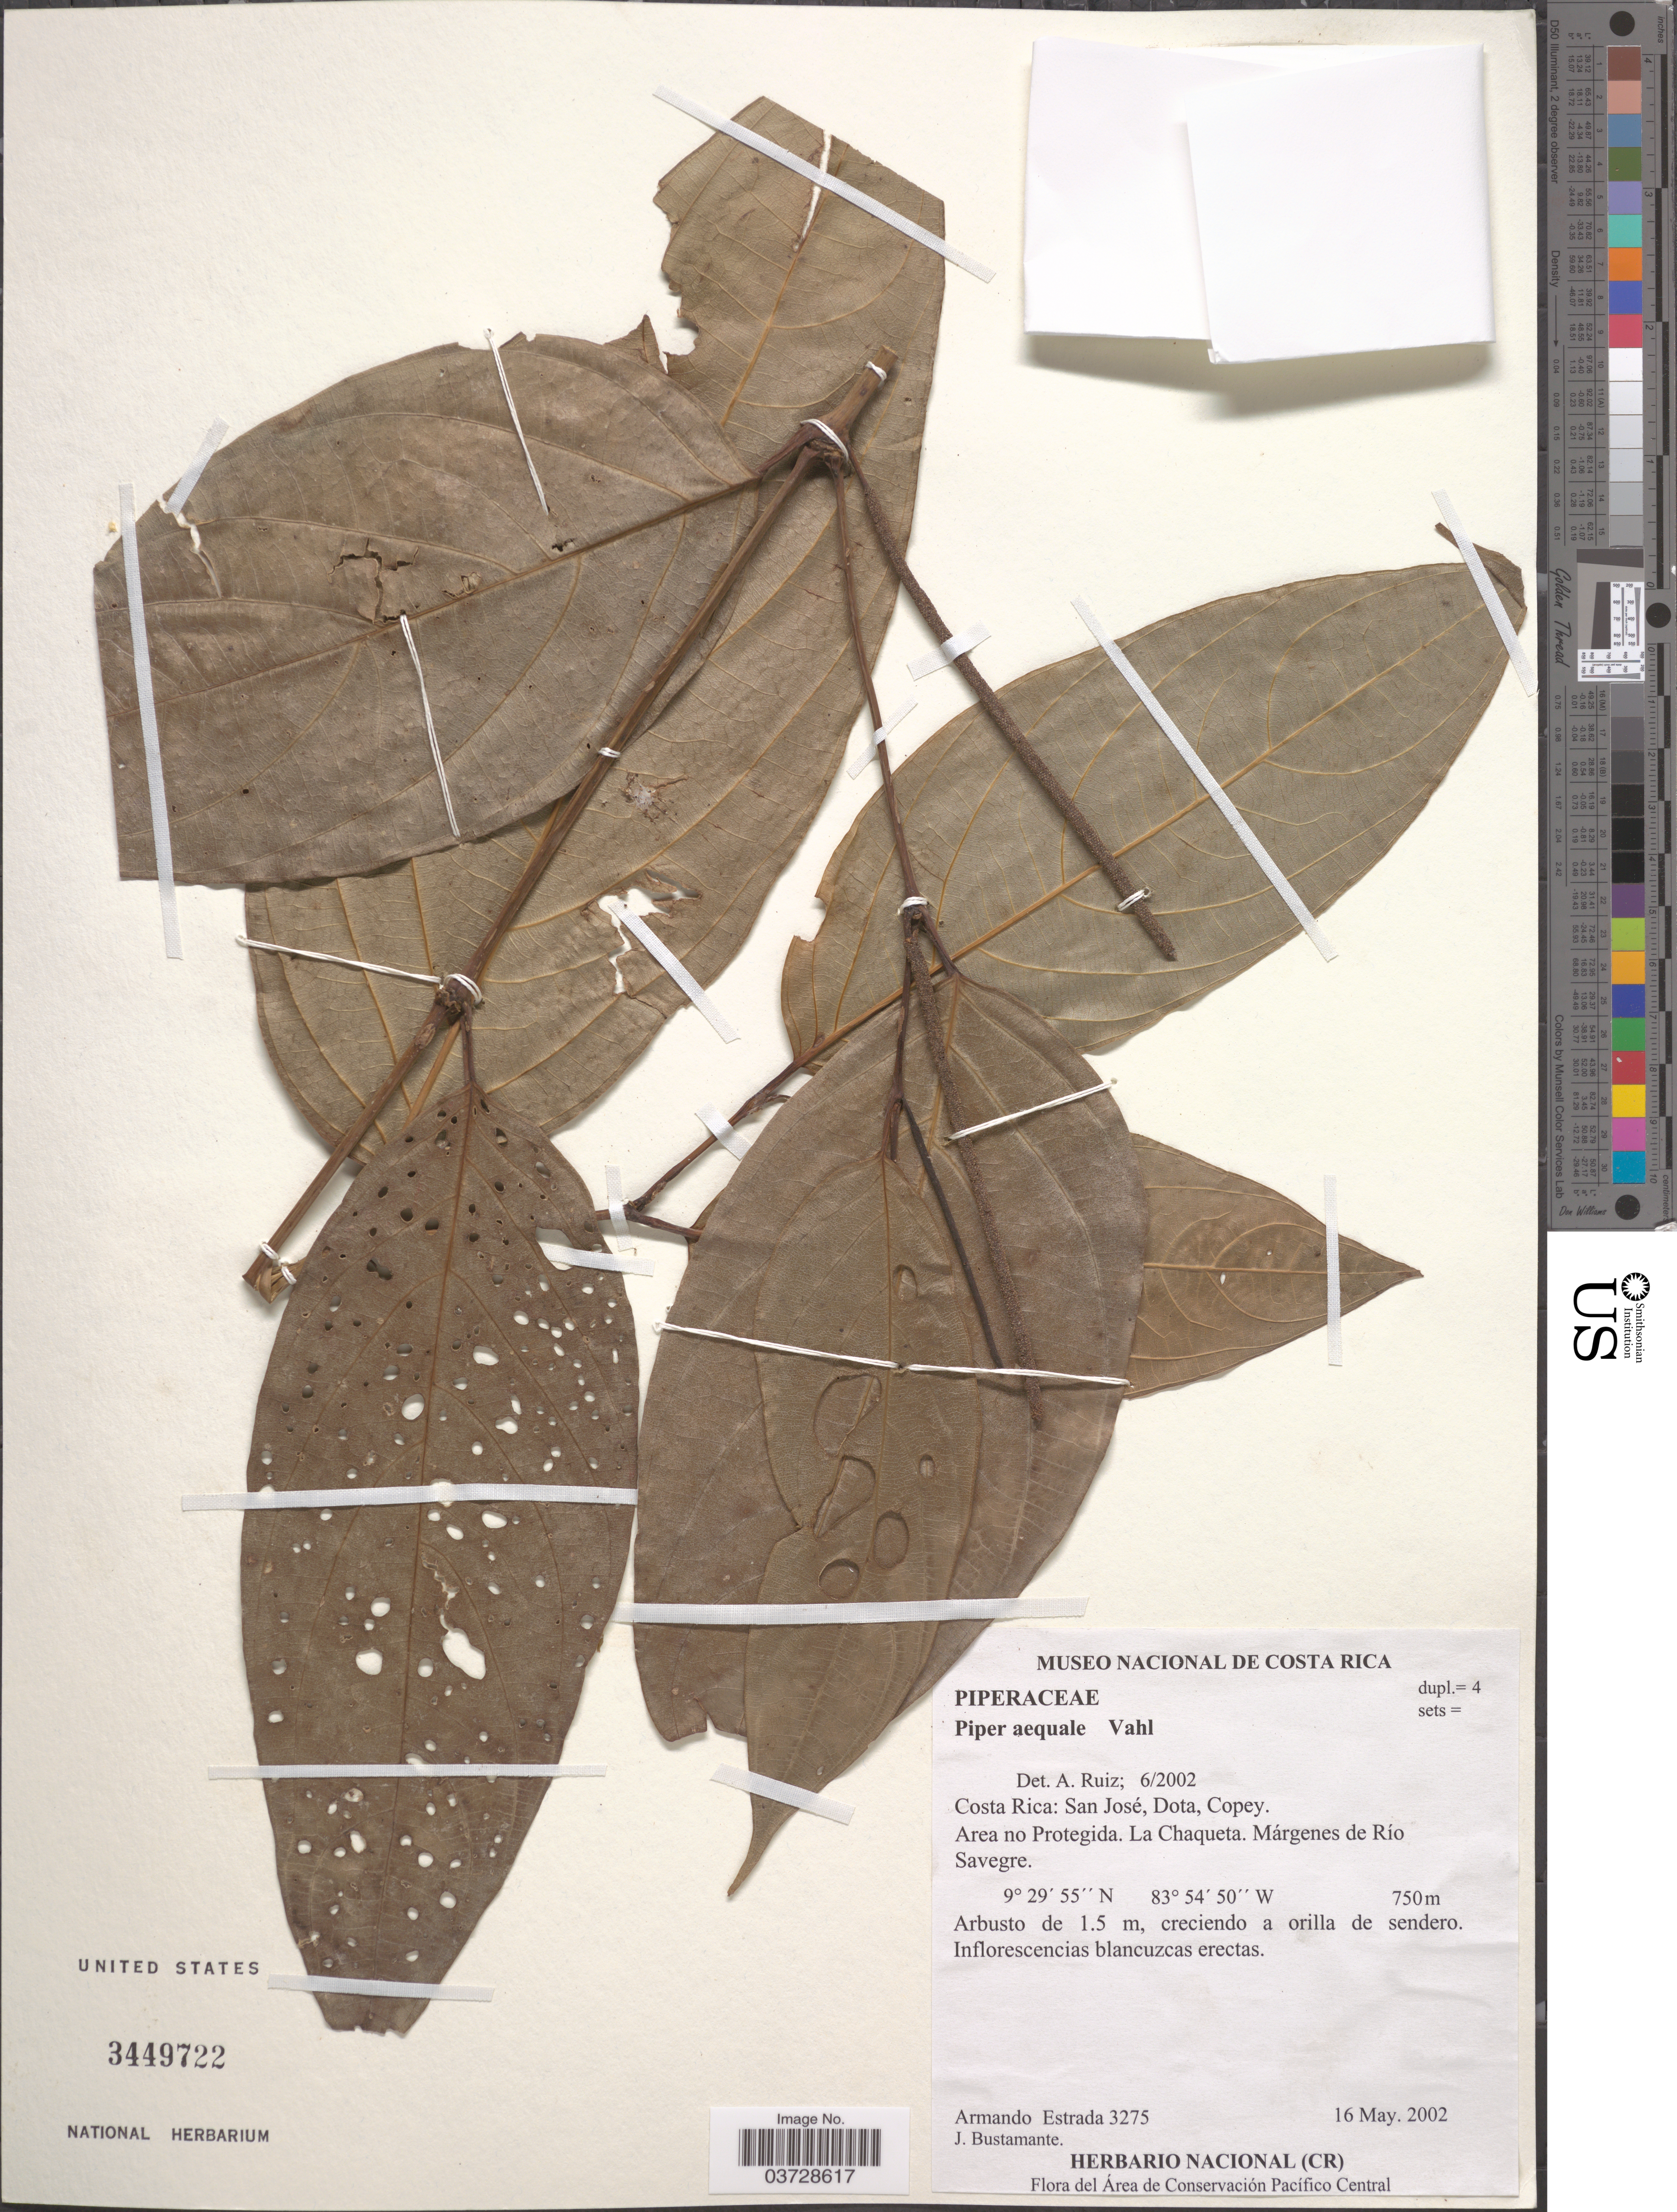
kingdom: Plantae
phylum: Tracheophyta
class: Magnoliopsida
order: Piperales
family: Piperaceae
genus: Piper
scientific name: Piper aequale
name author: Vahl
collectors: A. Estrada & J. Bustamante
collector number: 3275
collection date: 2002-05-16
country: Costa Rica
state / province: San José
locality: Dota, Copey. Area no Protegida. La Chaqueta. Márgenes de Río Savegre.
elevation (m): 750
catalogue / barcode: US 3449722